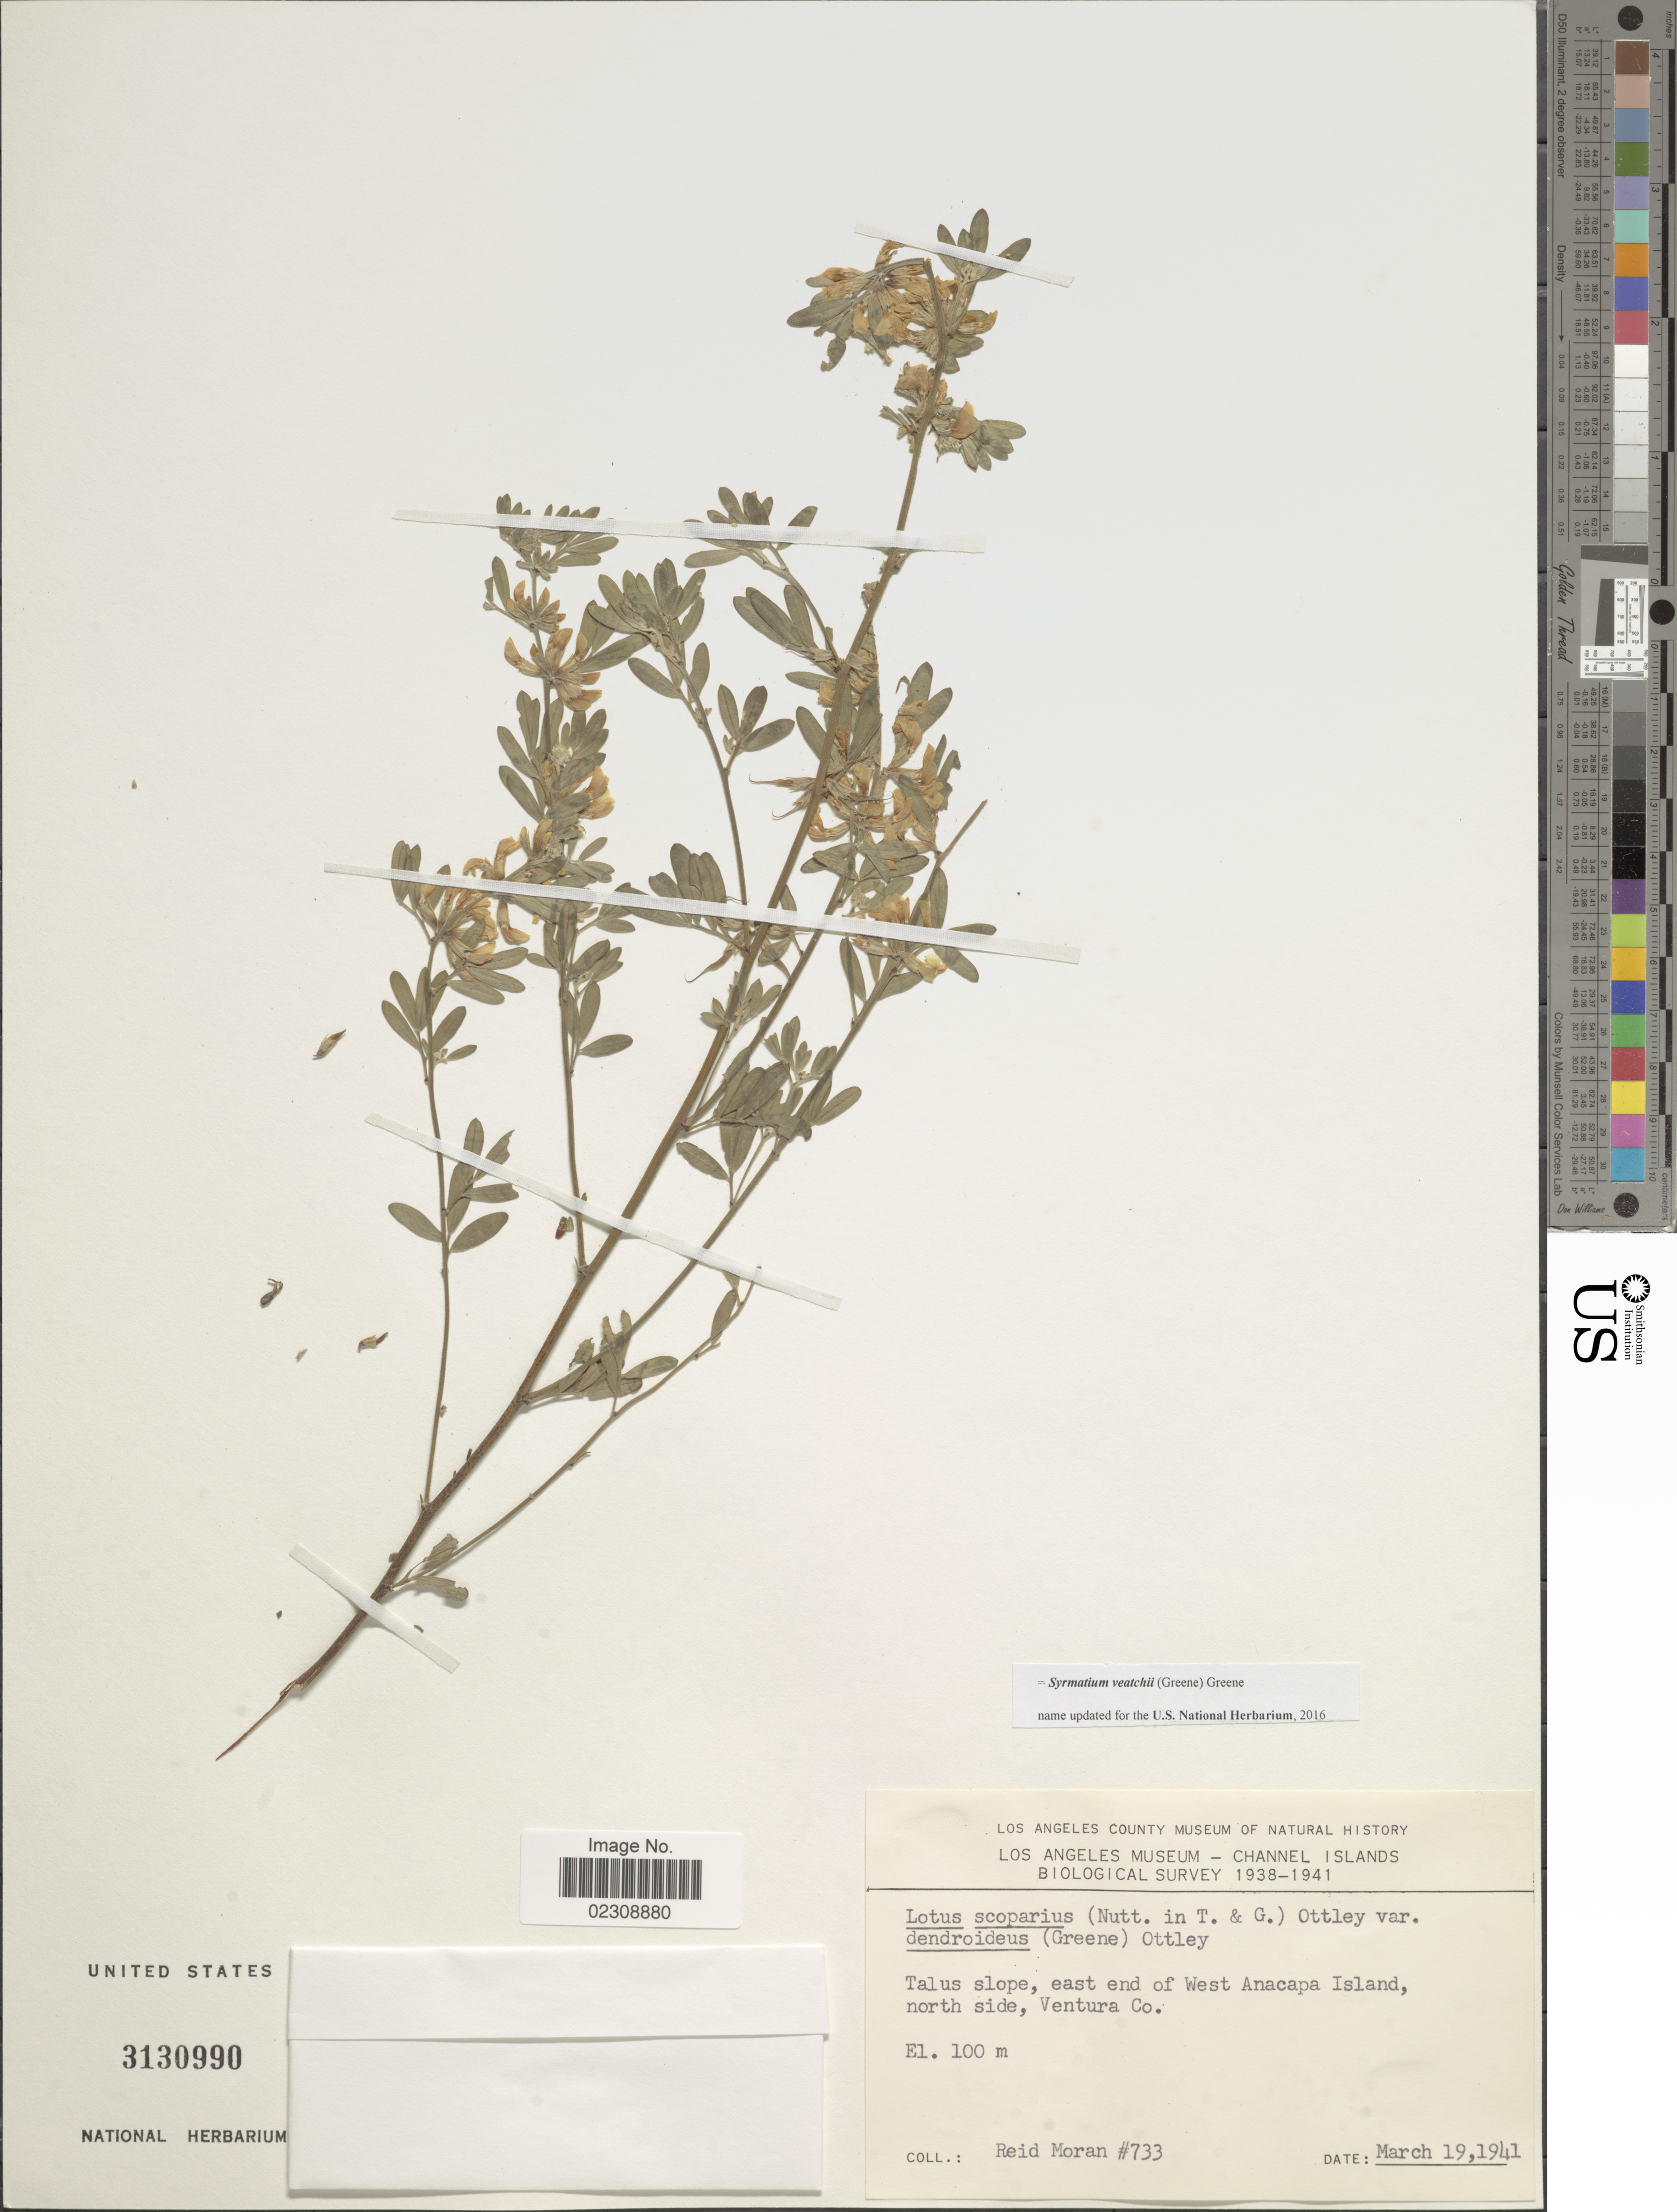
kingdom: Plantae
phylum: Tracheophyta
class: Magnoliopsida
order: Fabales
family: Fabaceae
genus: Syrmatium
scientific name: Syrmatium veatchii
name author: (Greene) Greene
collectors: R. V. Moran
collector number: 733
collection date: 1941-03-19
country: United States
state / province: California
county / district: Ventura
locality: East end of West Anacapa Island, north side, Ventura Co.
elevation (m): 100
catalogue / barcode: US 3130990